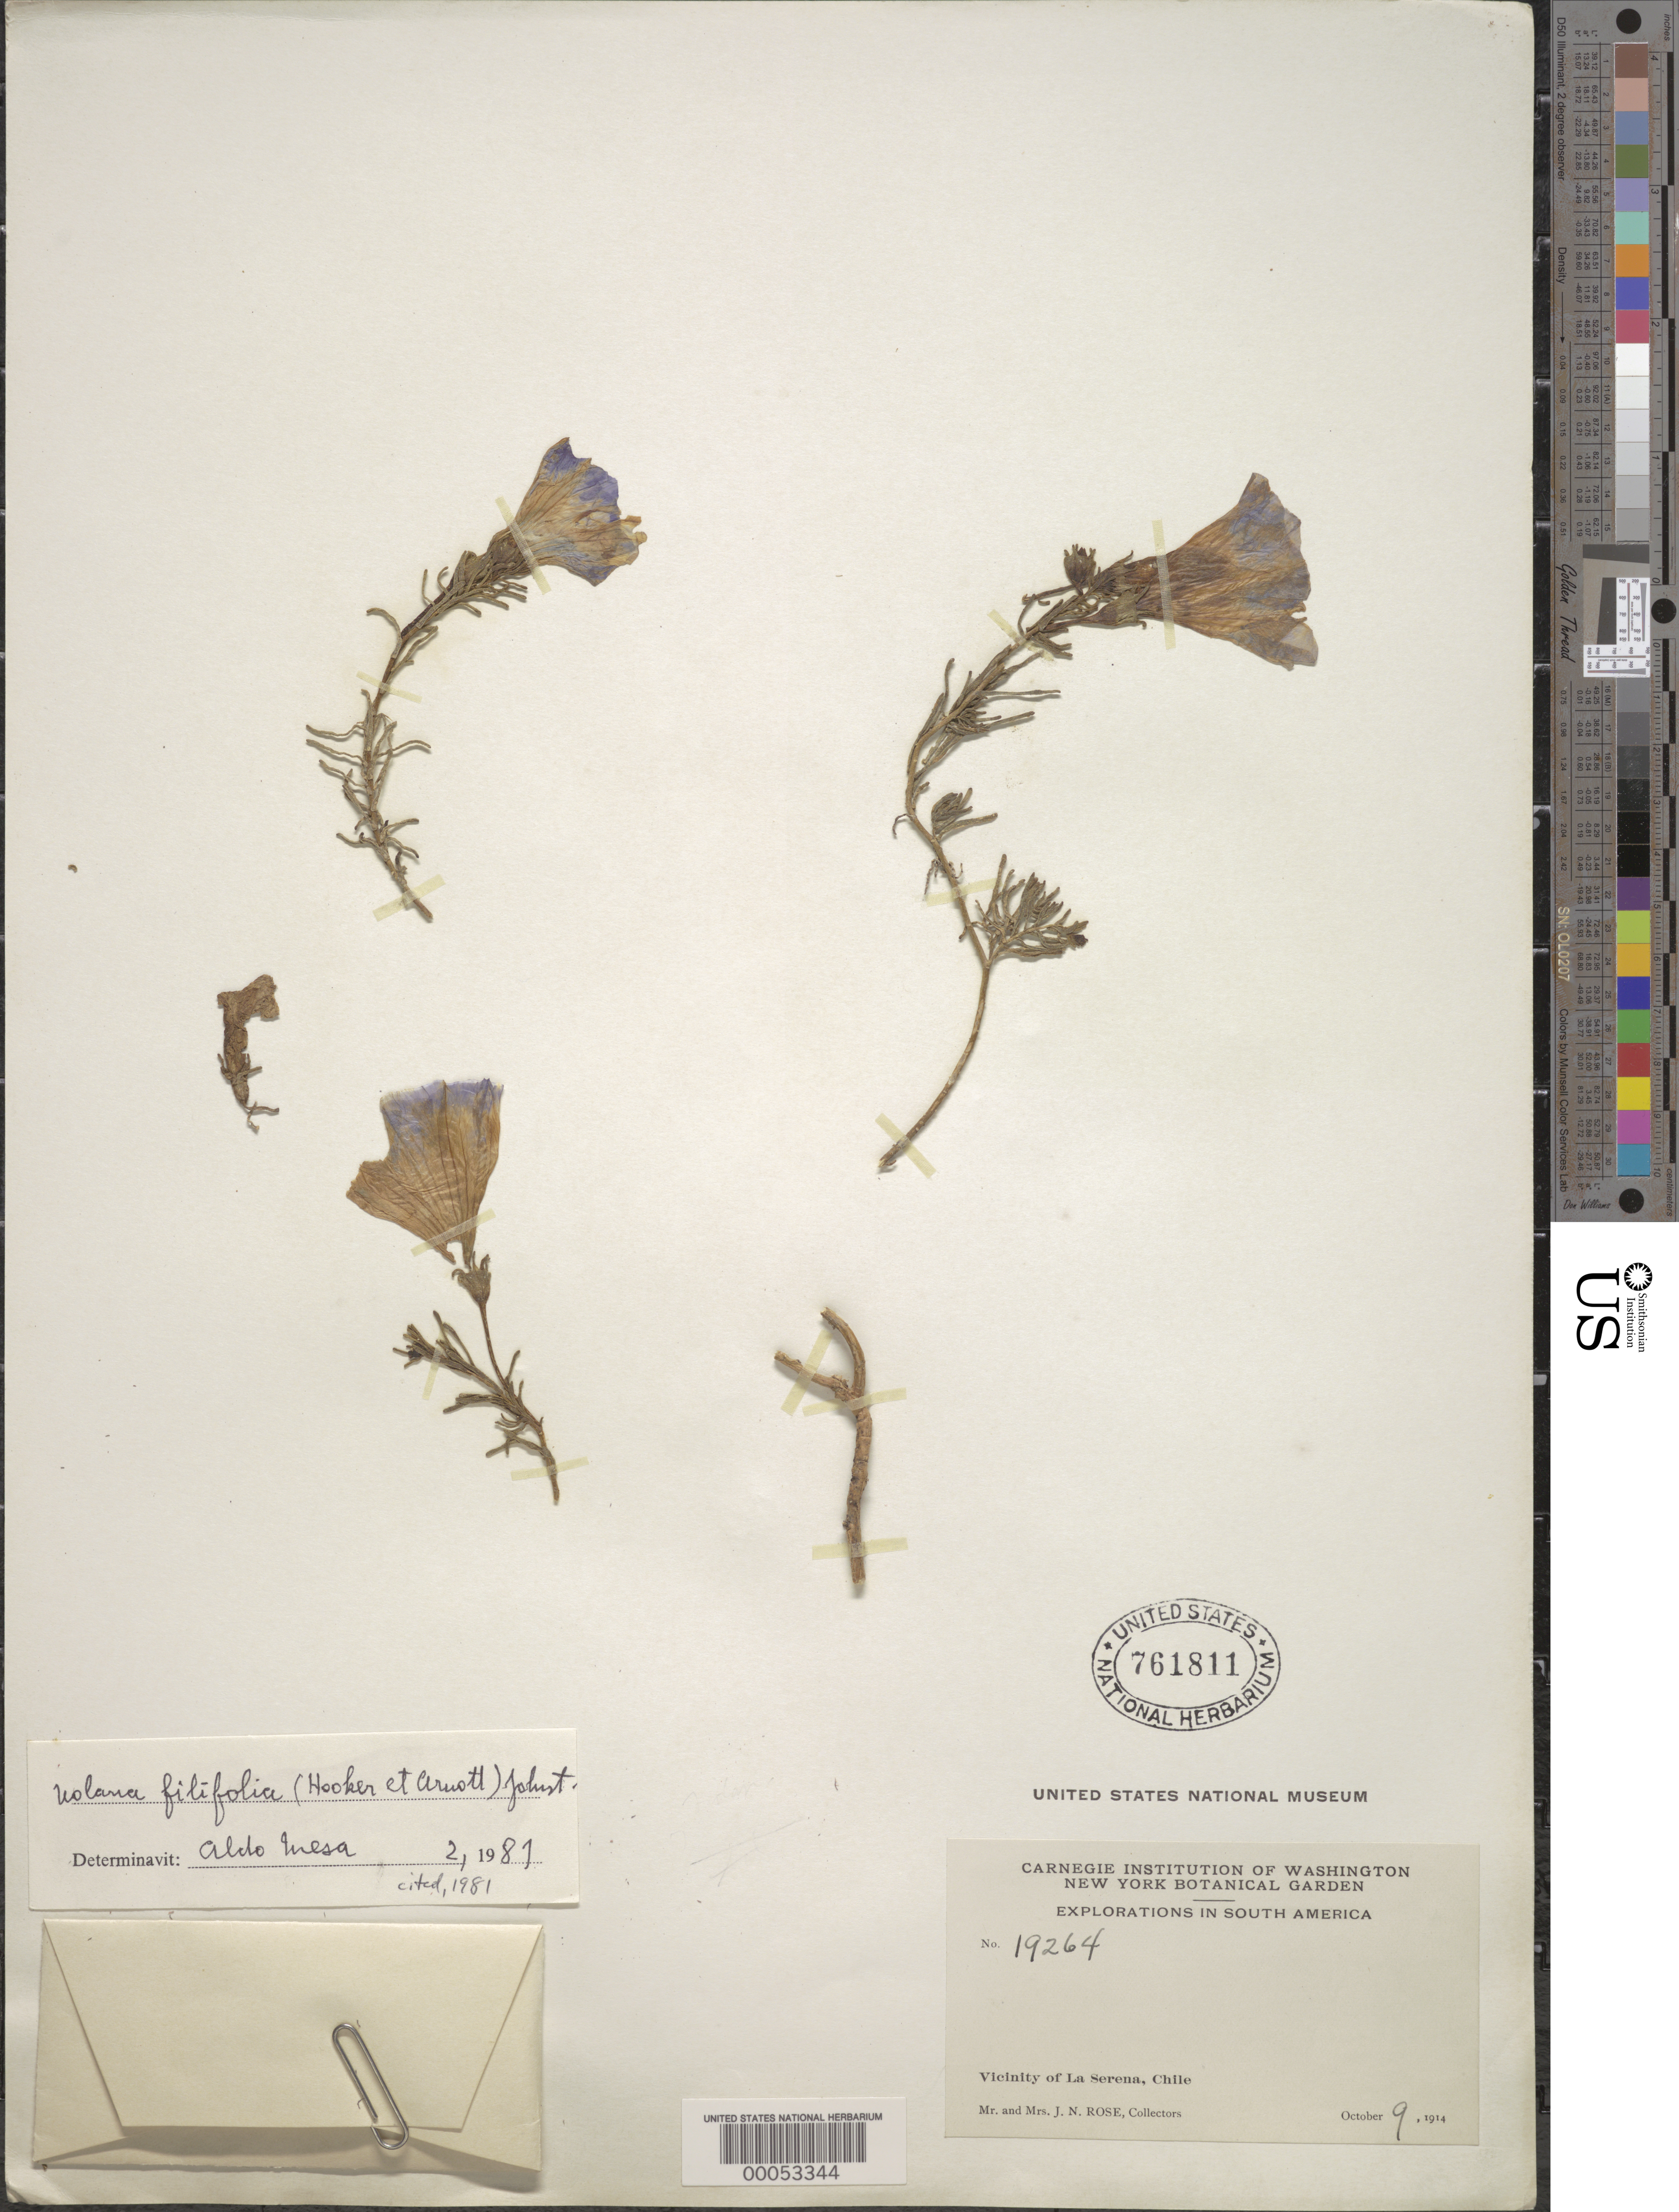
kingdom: Plantae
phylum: Tracheophyta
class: Magnoliopsida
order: Solanales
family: Solanaceae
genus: Nolana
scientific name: Nolana filifolia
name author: (Hook. & Arn.) I.M. Johnst.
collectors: J. N. Rose & J. N. Rose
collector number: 19264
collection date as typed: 09 Oct 1914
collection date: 1914-10-09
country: Chile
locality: La serena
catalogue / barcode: US 761811